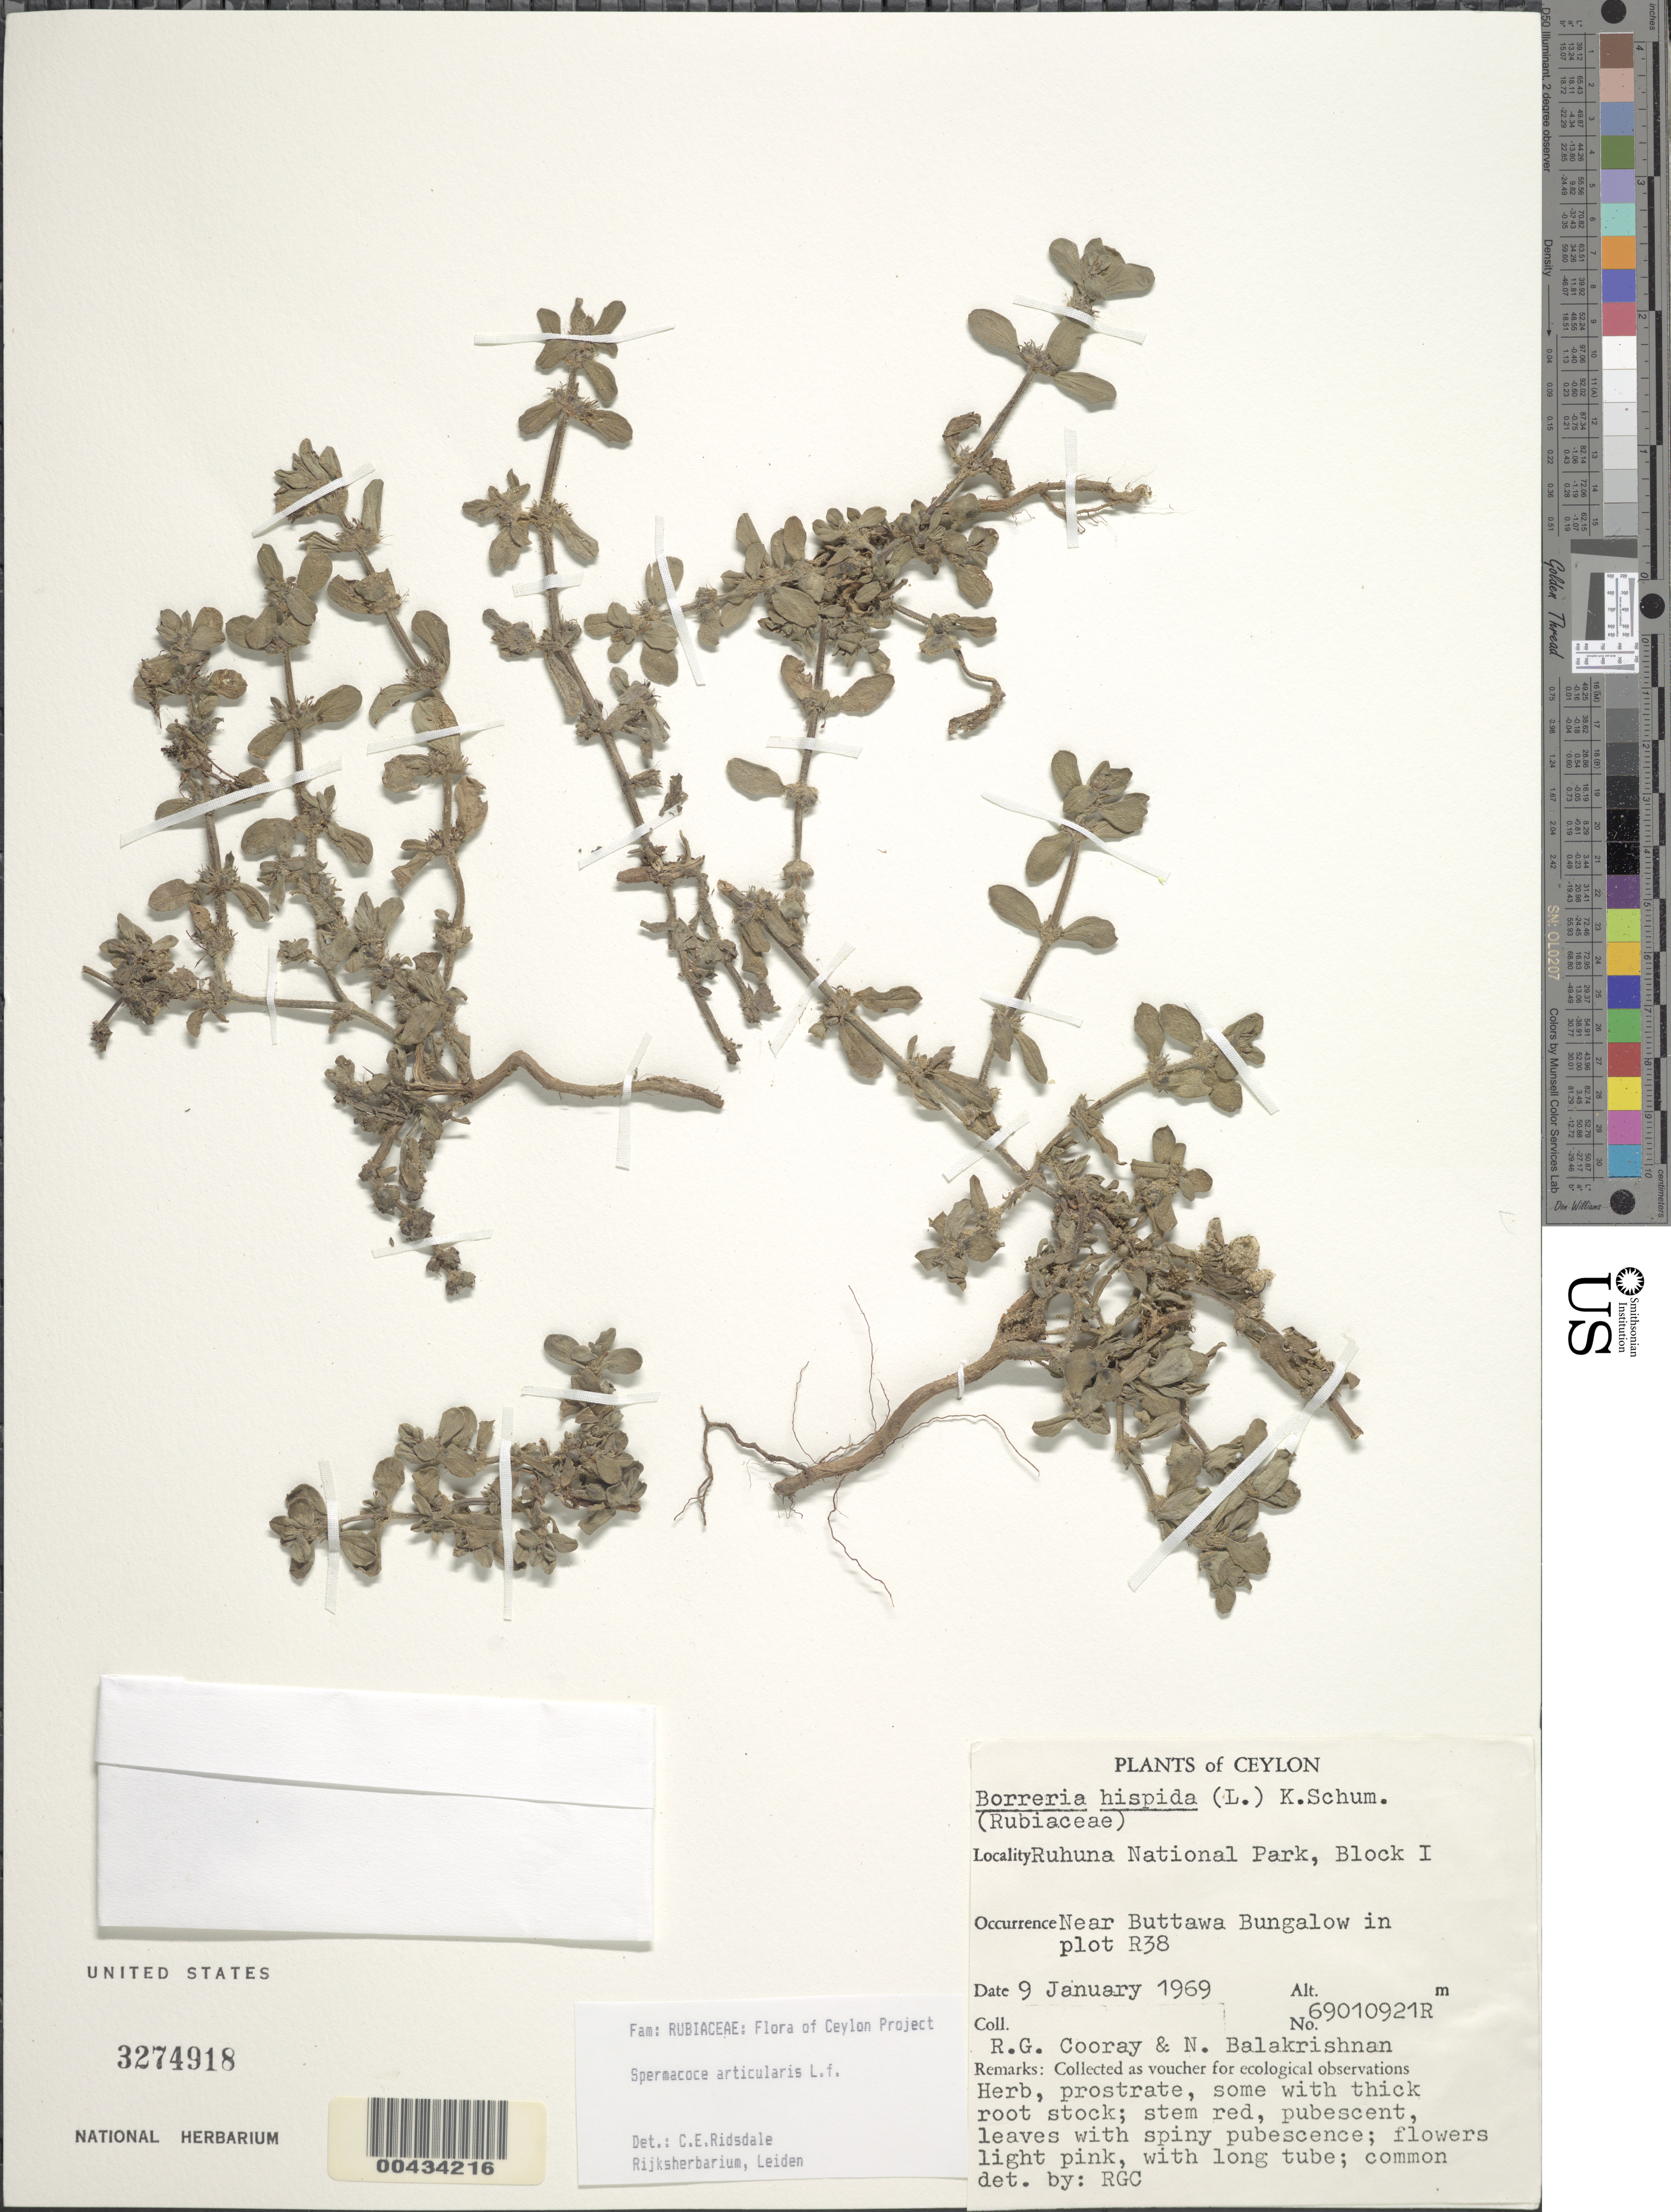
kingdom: Plantae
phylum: Tracheophyta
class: Magnoliopsida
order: Gentianales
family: Rubiaceae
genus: Spermacoce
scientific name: Spermacoce articularis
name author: L. f.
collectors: R. Cooray & N. Balakrishnan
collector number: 69010921R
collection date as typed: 09 Jan 1969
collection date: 1969-01-09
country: Sri Lanka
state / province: Southern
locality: Ruhuna Natl Park, Block I, near Buttawa bungalow in plot R38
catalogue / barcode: US 3274918